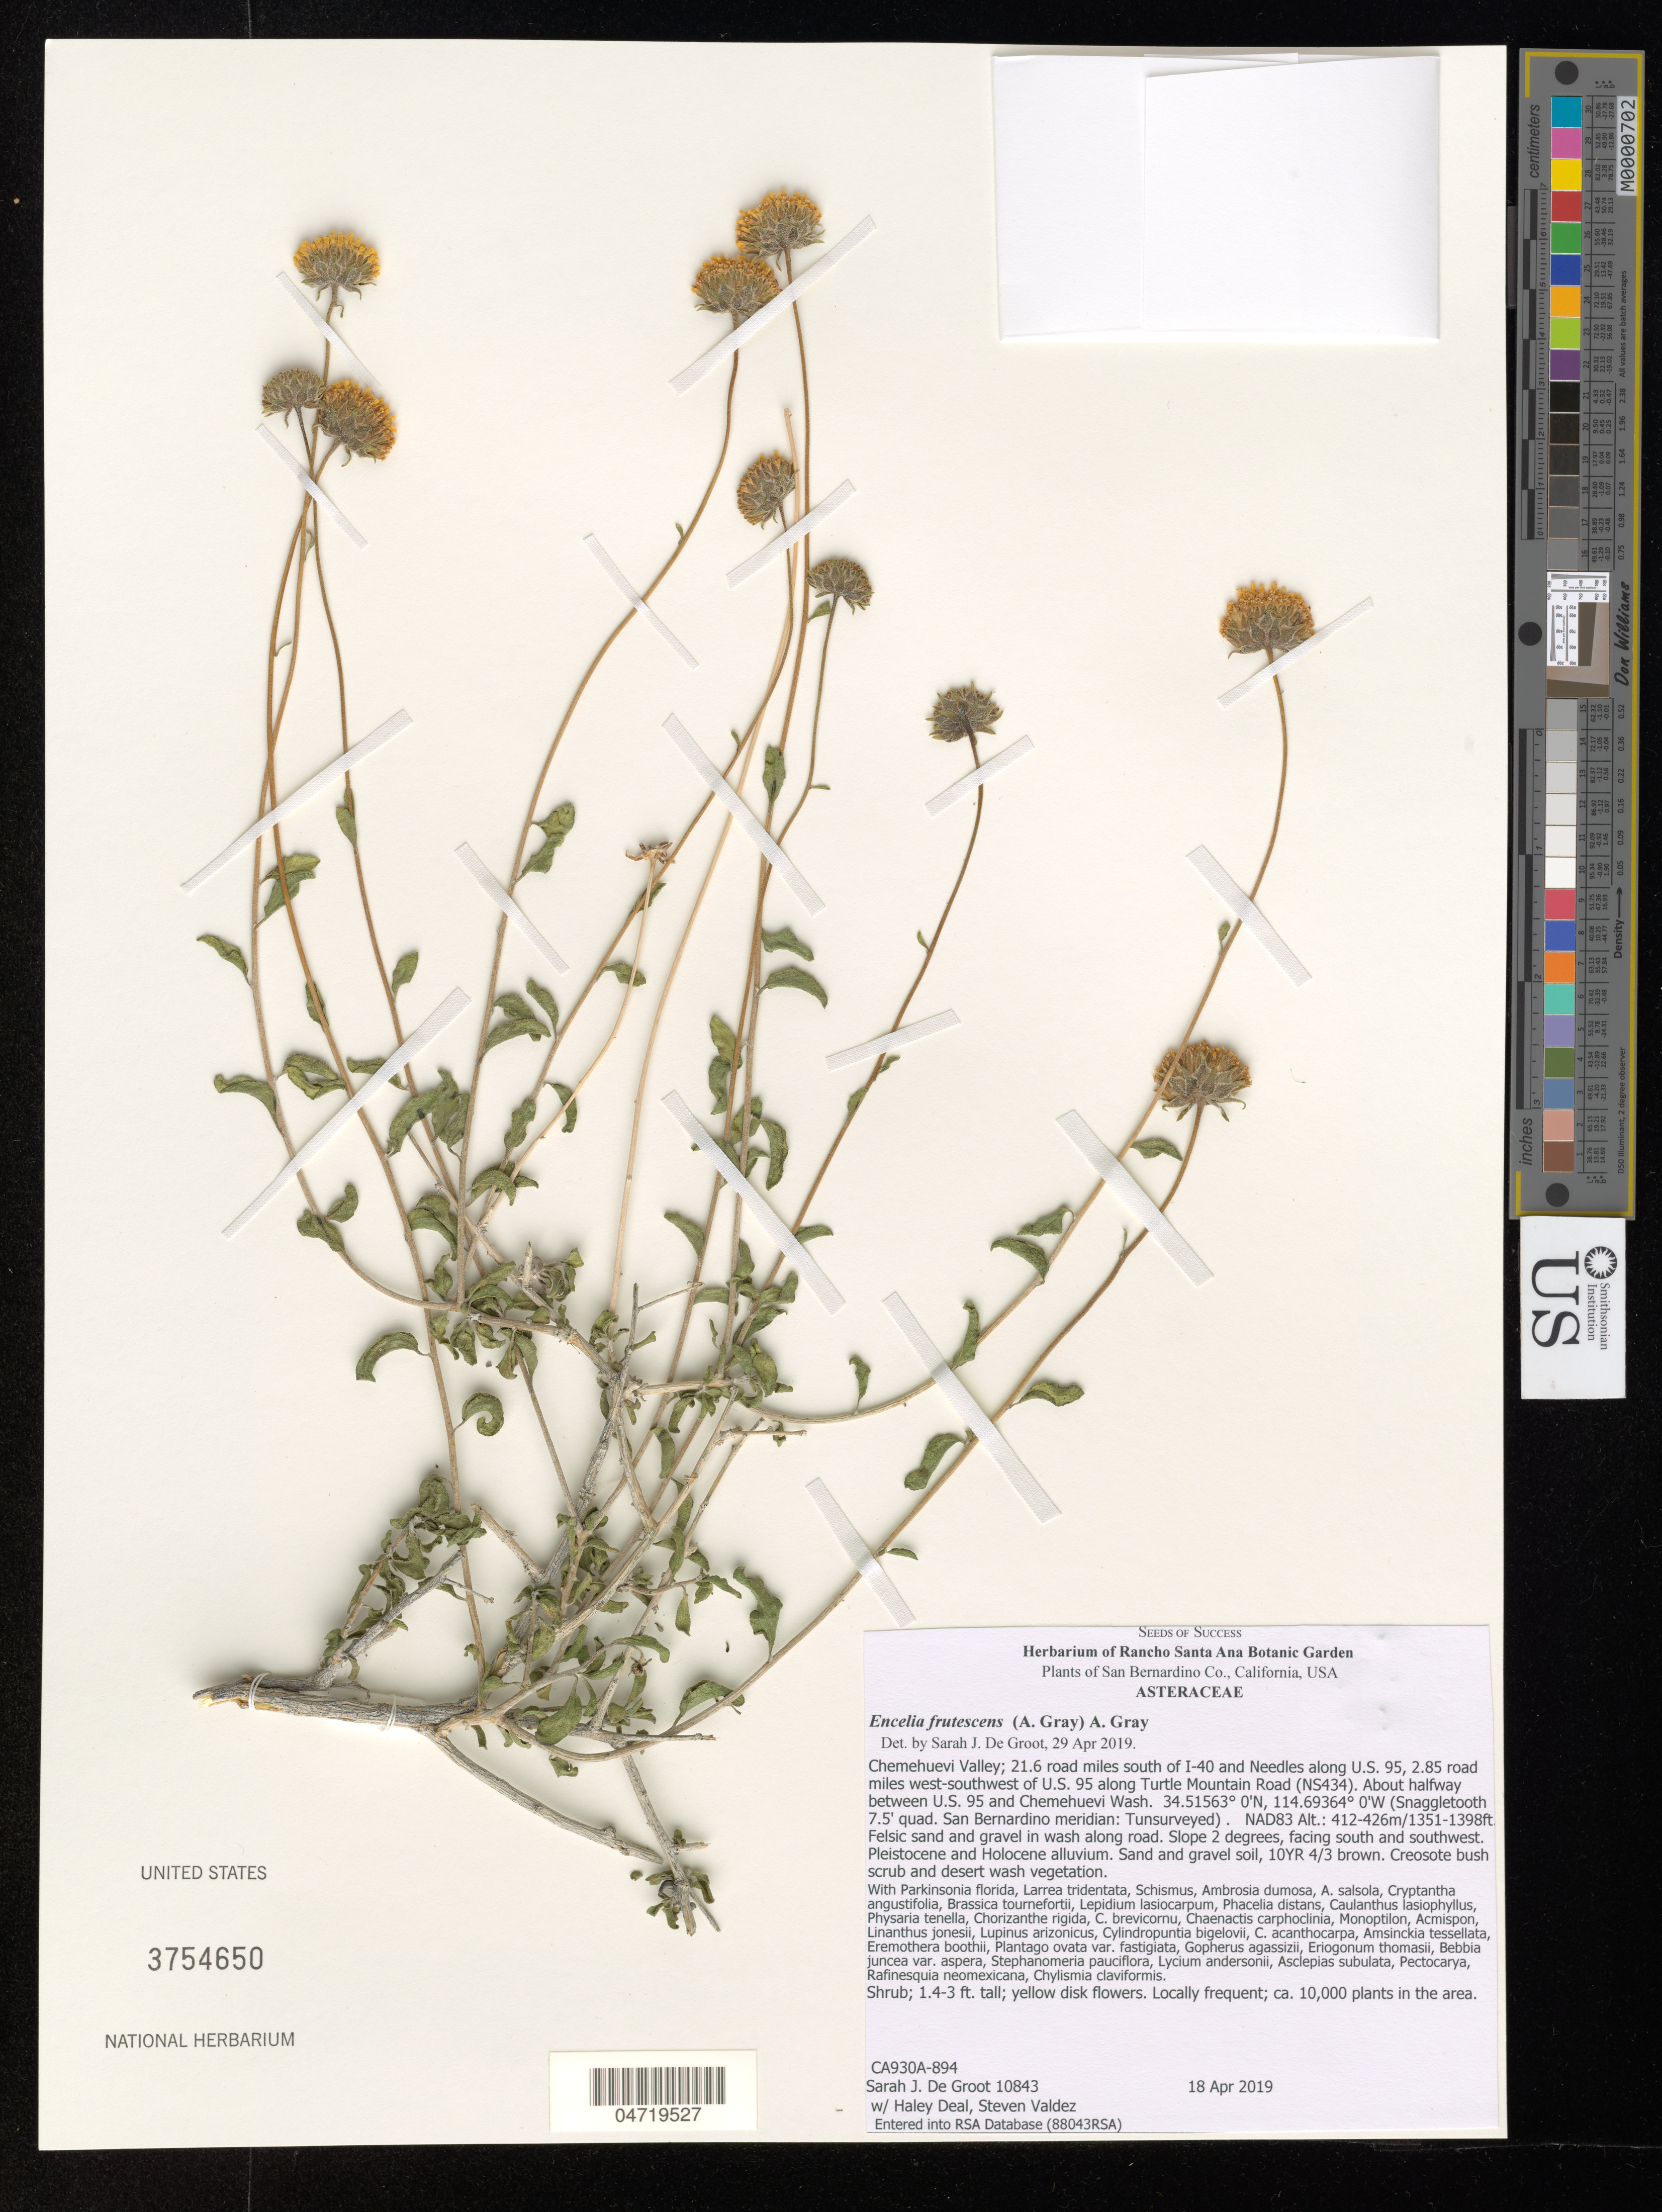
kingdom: Plantae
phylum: Tracheophyta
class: Magnoliopsida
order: Asterales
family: Asteraceae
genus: Encelia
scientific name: Encelia frutescens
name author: (A. Gray) A. Gray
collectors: S. De Groot, H. Deal & J. Miladin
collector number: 10843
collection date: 2019-04-18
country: United States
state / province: California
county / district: San Bernardino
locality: San Bernardino Co. Chemehuevi Valley; 21.6 road miles south of I-40 and Needles along U.S. 95, 2.85 road miles west-southwest of U.S. 95 along Turtle Mountain Road (NS434). About halfway between U.S. and Chemehuevi Wash. (Snaggletooth 7.5' quad. San Bernardino meridian: Tunsurveyed). NAD83.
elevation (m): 412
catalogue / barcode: US 3754650